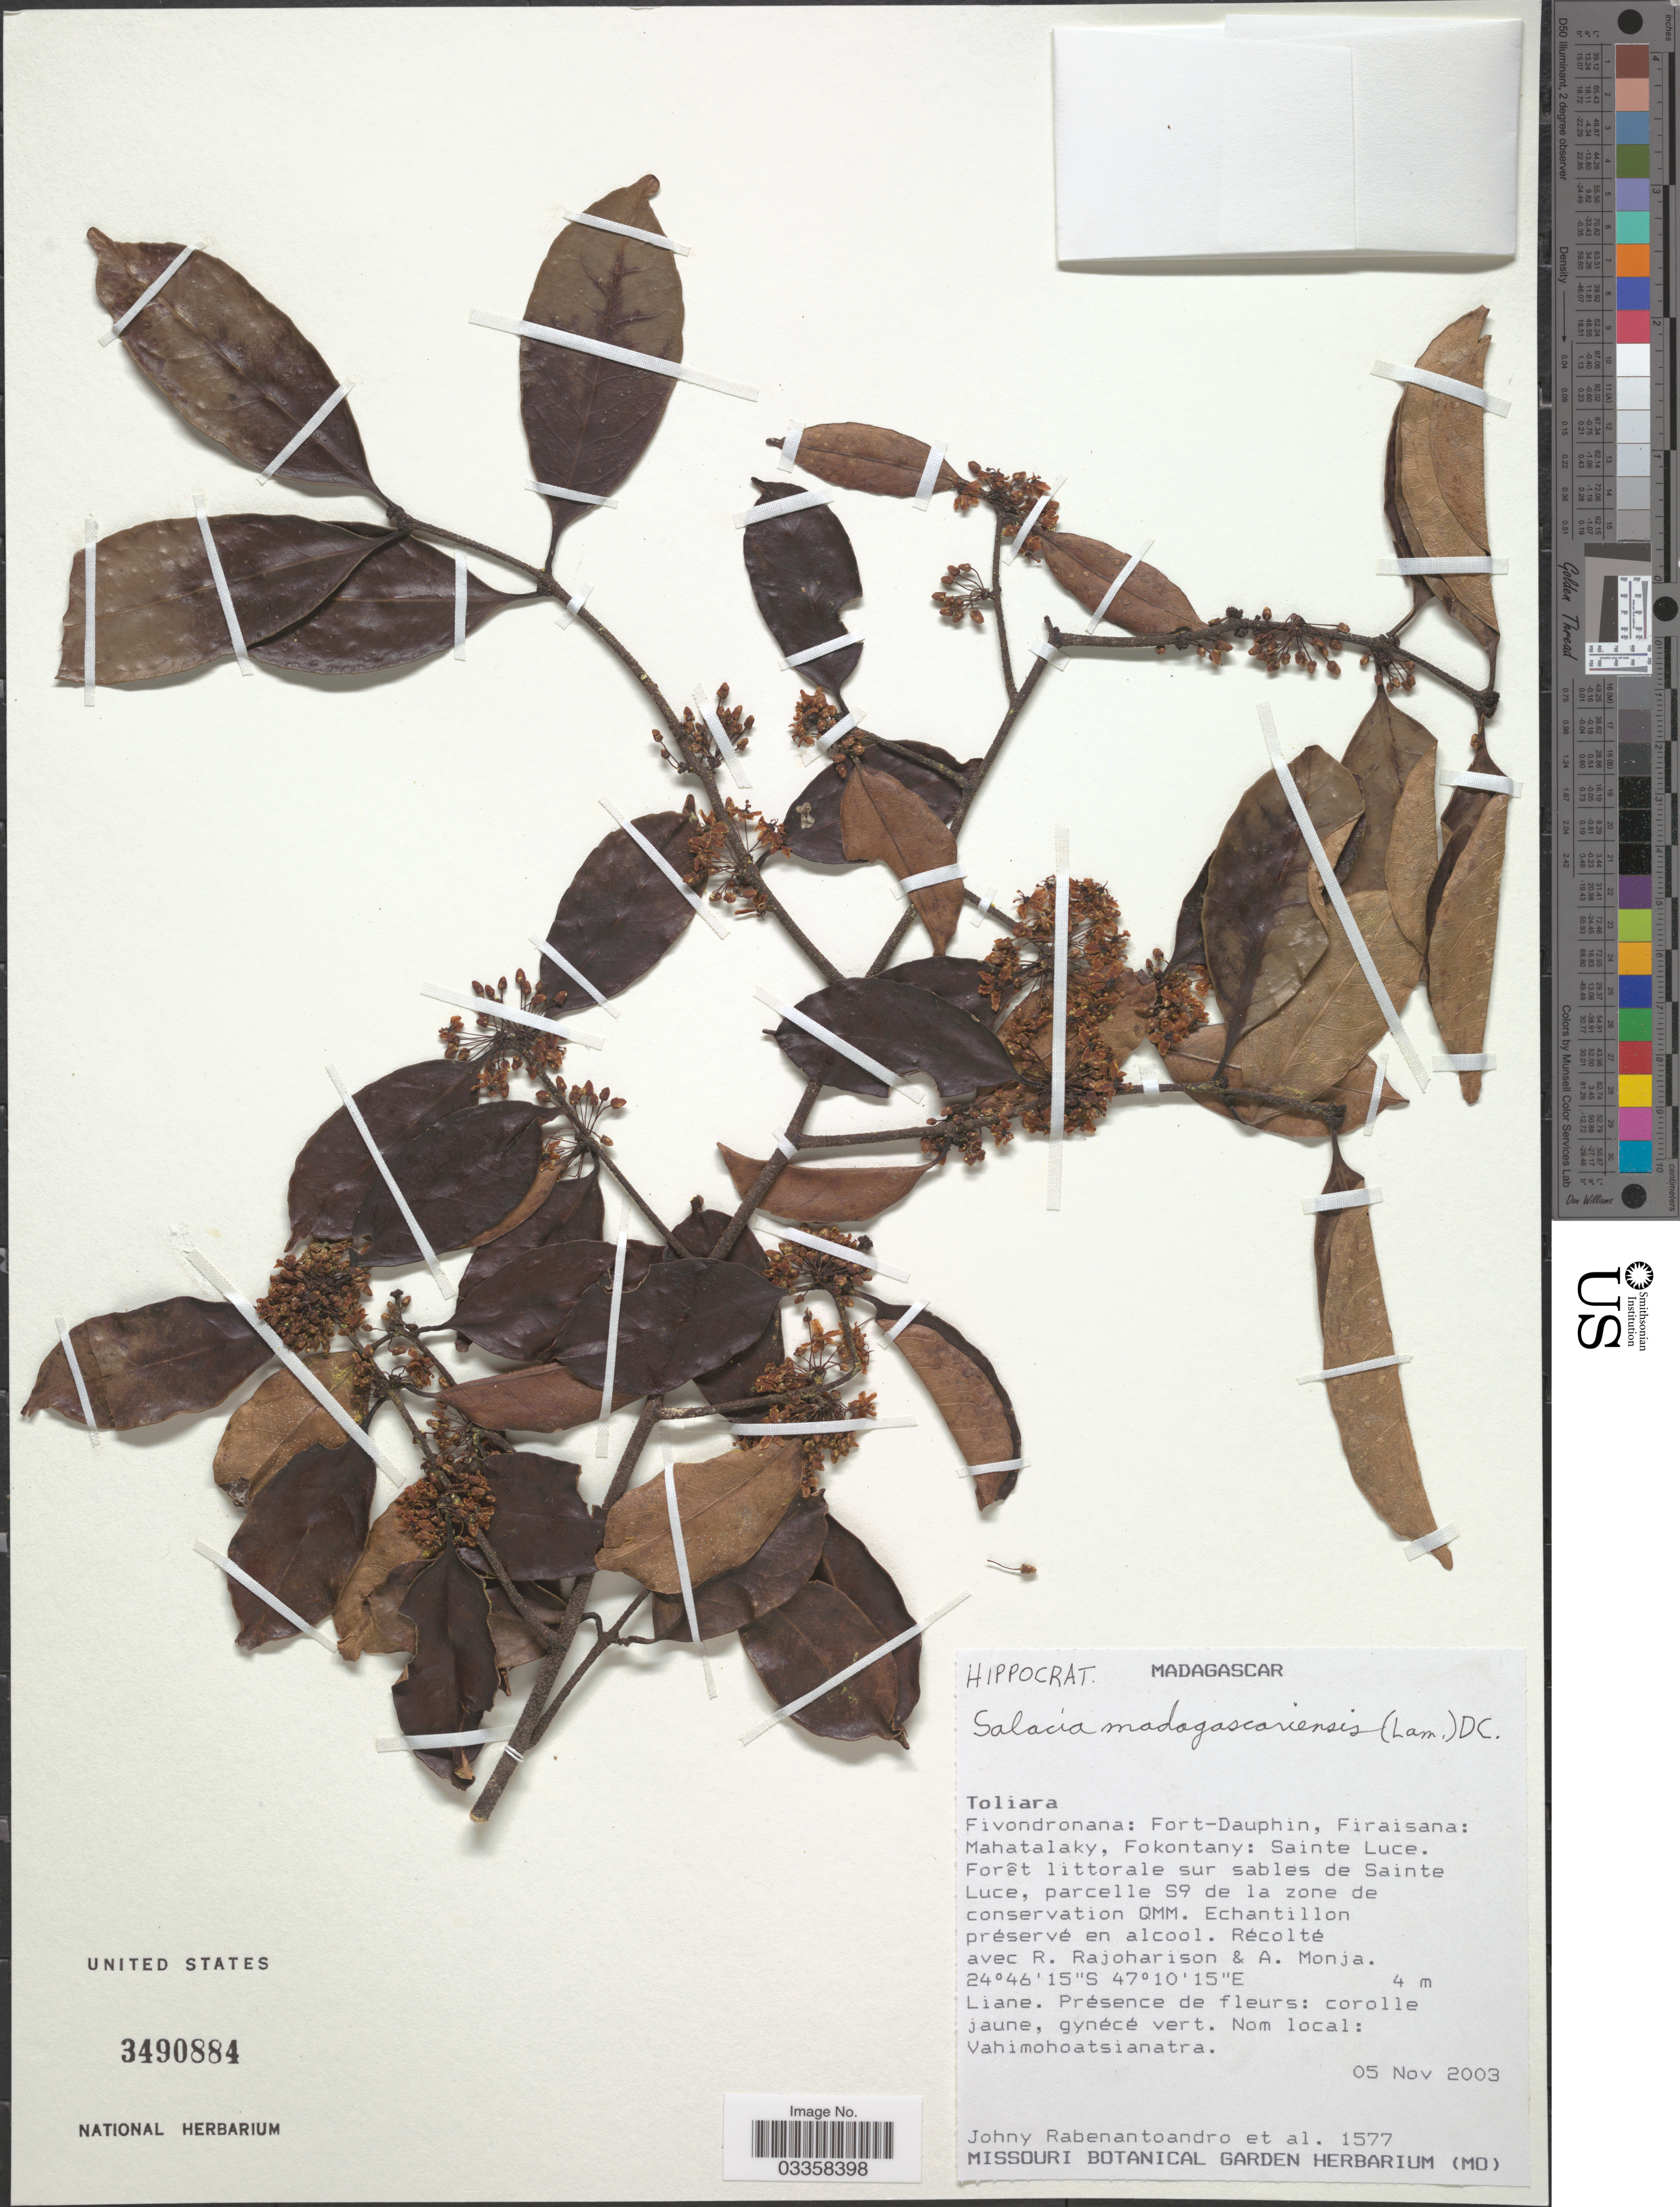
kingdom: Plantae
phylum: Tracheophyta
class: Magnoliopsida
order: Celastrales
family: Celastraceae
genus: Salacia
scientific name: Salacia madagascariensis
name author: (Lam.) DC.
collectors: J. Rabenantoandro, R. Rajoharison & A. Monja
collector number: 1577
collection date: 2003-11-05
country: Madagascar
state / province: Anosy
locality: Fivondronana: Fort- Dauphin, Firaisana: Mahatalaky, Fonkontany: Sainte Luce. Forêt littorale sur sables de Sainte Luce, parcelle 59 de la zone de conservation QMM.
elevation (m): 4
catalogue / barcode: US 3490884